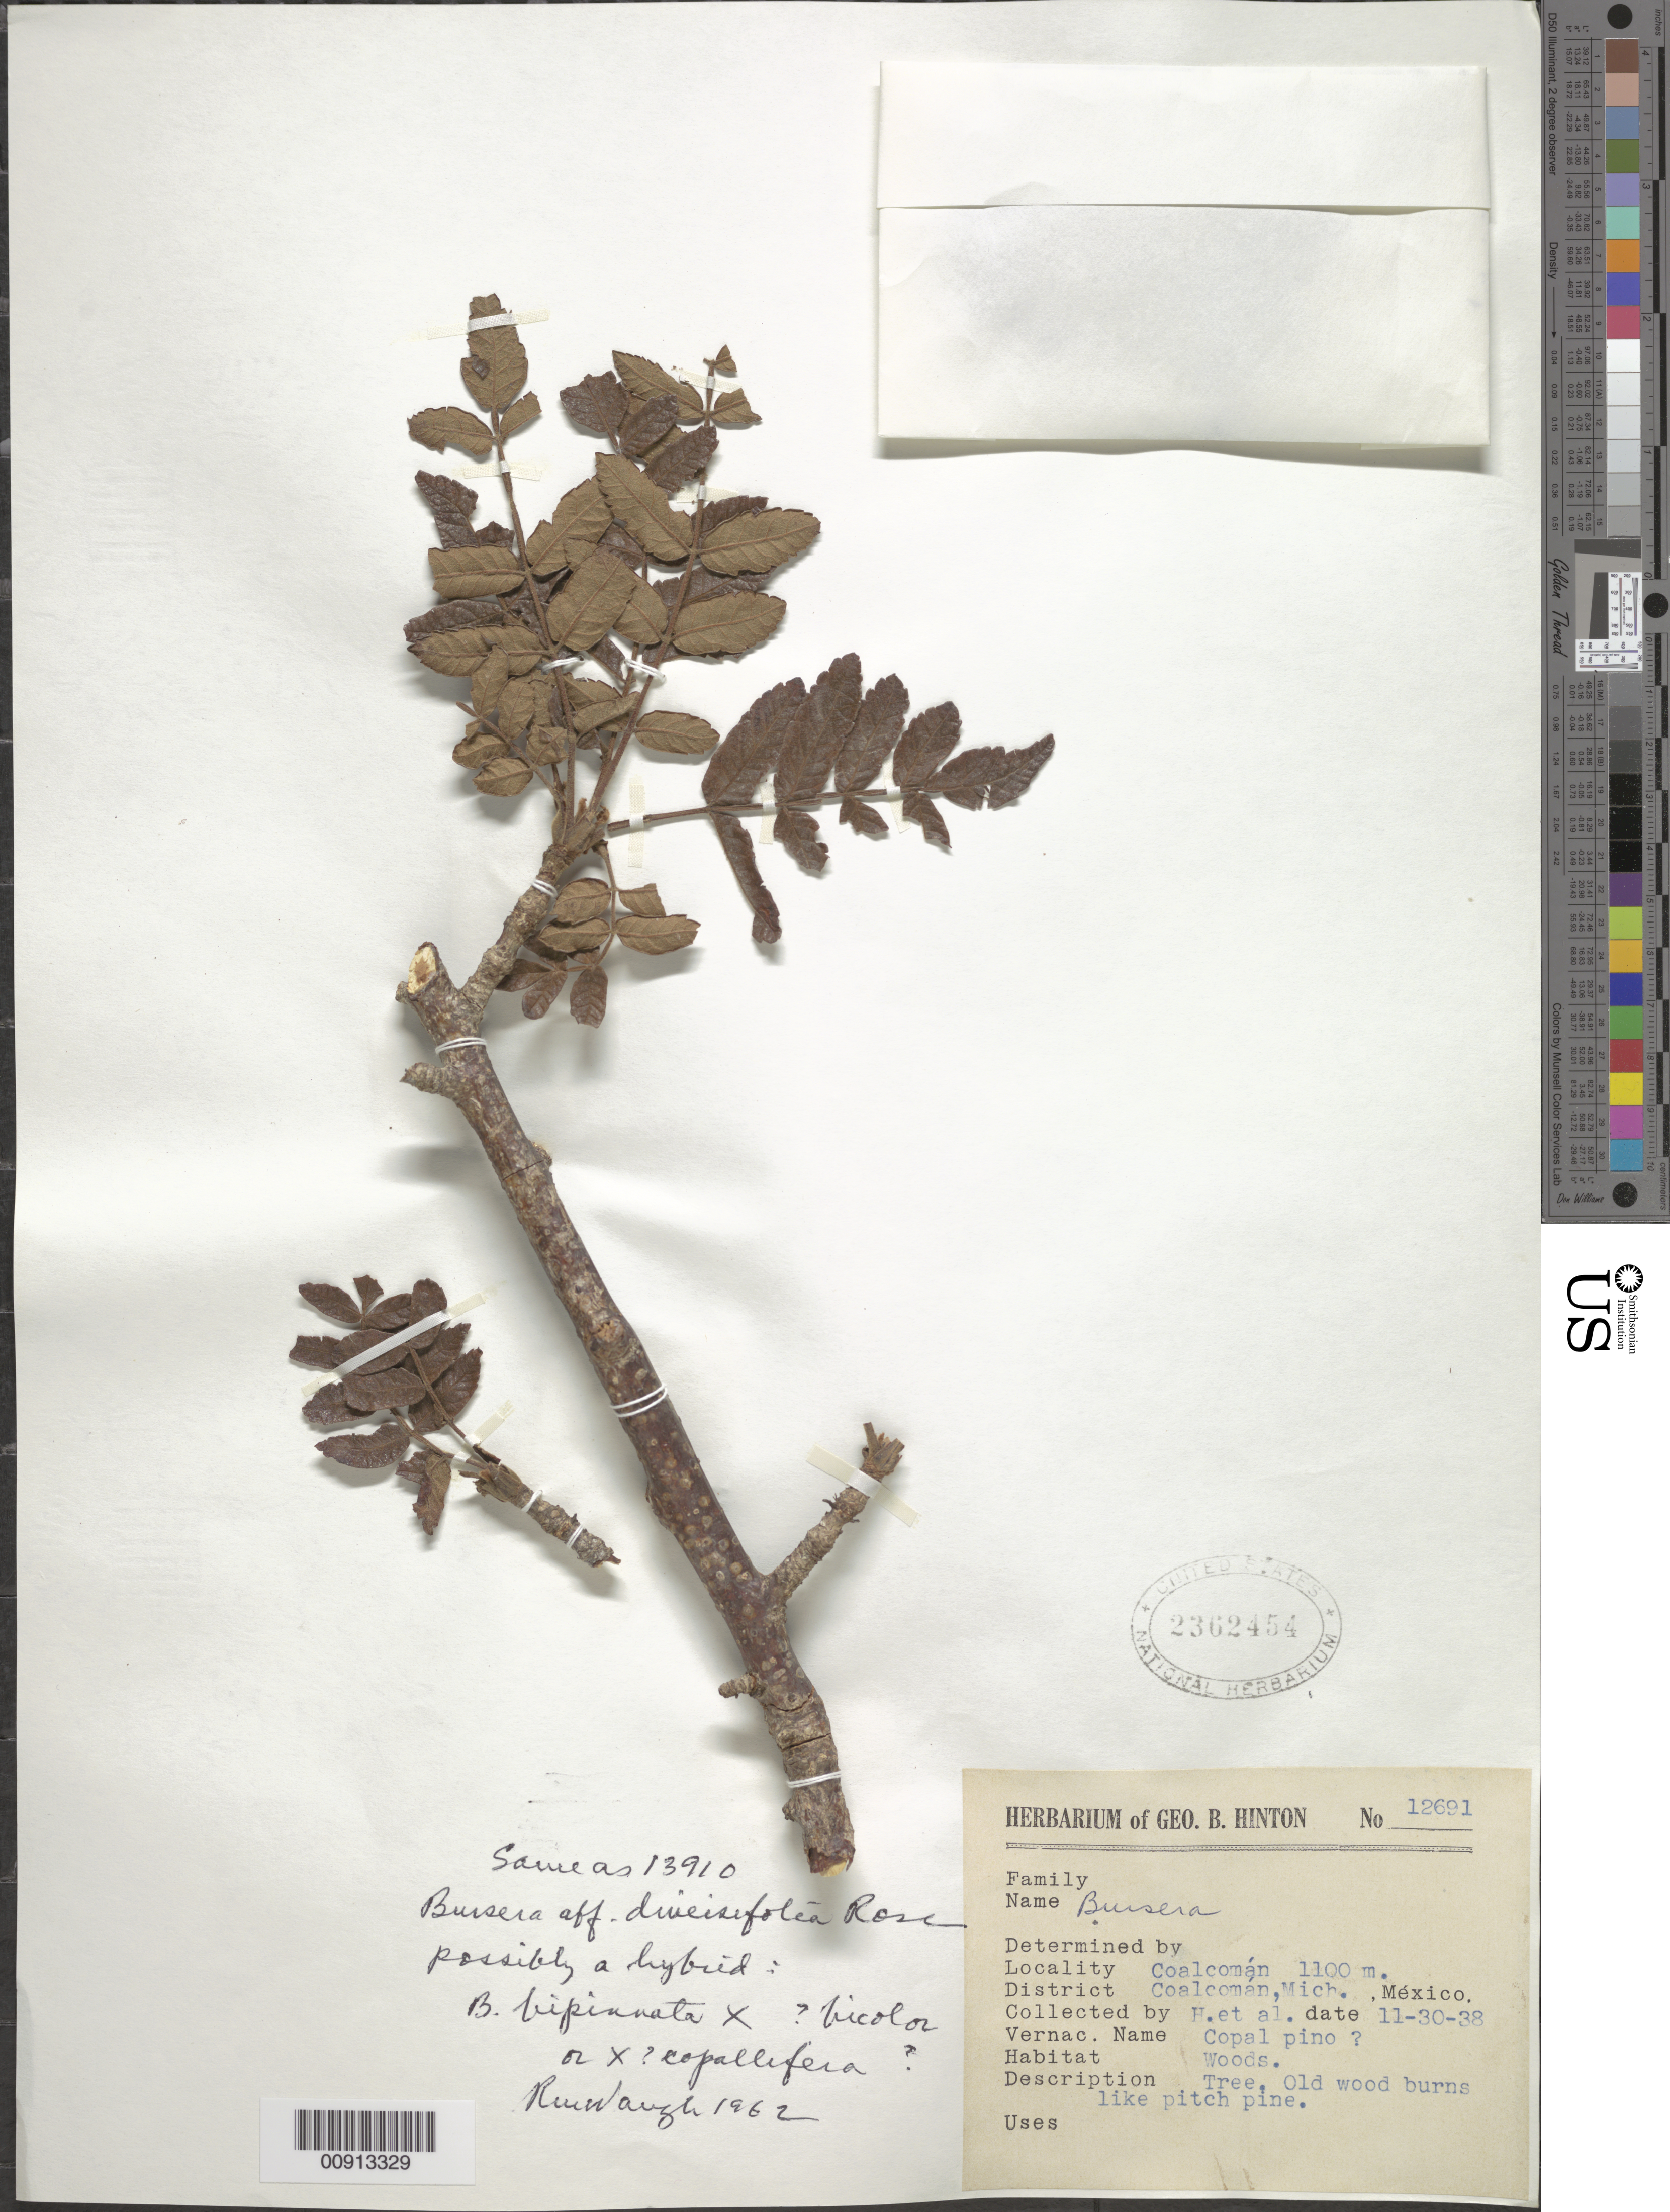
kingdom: Plantae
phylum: Tracheophyta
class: Magnoliopsida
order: Sapindales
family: Burseraceae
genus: Bursera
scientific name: Bursera diversifolia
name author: Rose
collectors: G. B. Hinton & et al.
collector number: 12691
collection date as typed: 30 Nov 1938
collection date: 1938-11-30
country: Mexico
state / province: Michoacán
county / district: Coalcomán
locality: Coalcomán, District Coalcomán, Michoacán.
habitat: Woods.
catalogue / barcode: US 2362454